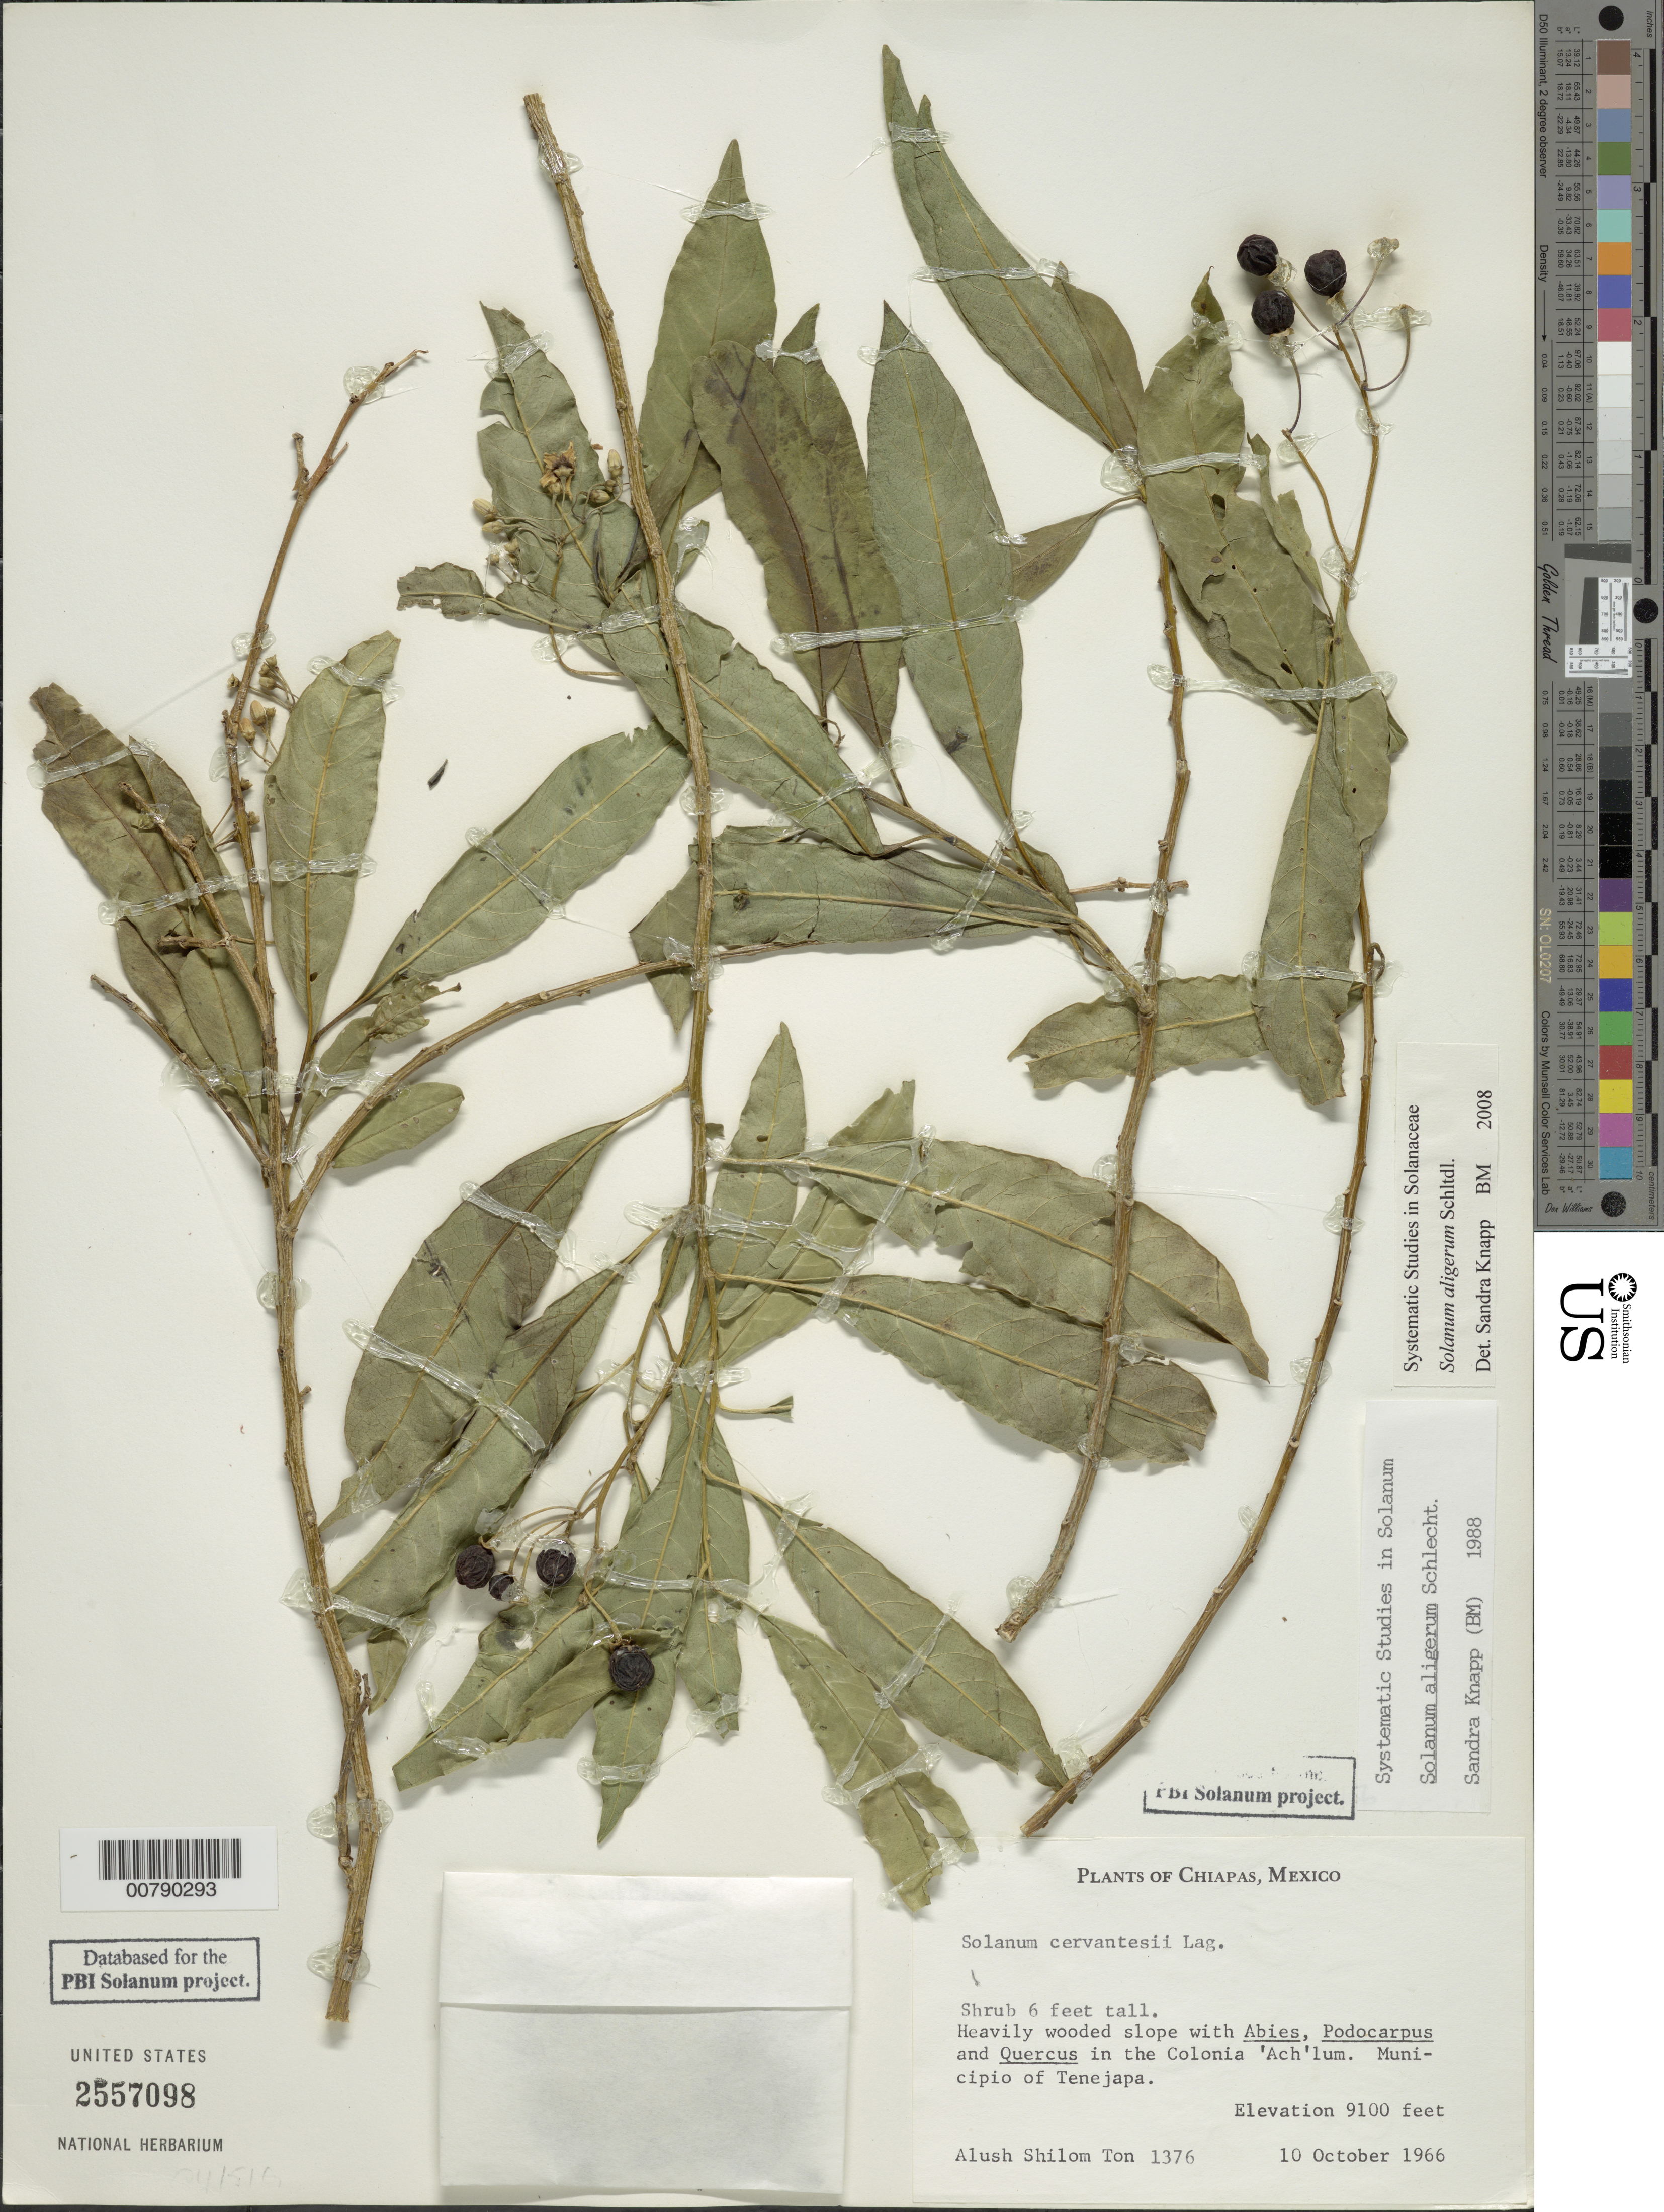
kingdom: Plantae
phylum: Tracheophyta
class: Magnoliopsida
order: Solanales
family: Solanaceae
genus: Solanum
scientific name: Solanum aligerum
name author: Schltdl.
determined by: Knapp, S. D.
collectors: A. S. Ton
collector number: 1376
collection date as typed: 10 Oct 1966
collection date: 1966-10-10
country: Mexico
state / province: Chiapas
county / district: Tenejapa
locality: in Colonia Ach'lum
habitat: heavily wooded slope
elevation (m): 2774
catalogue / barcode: US 2557098